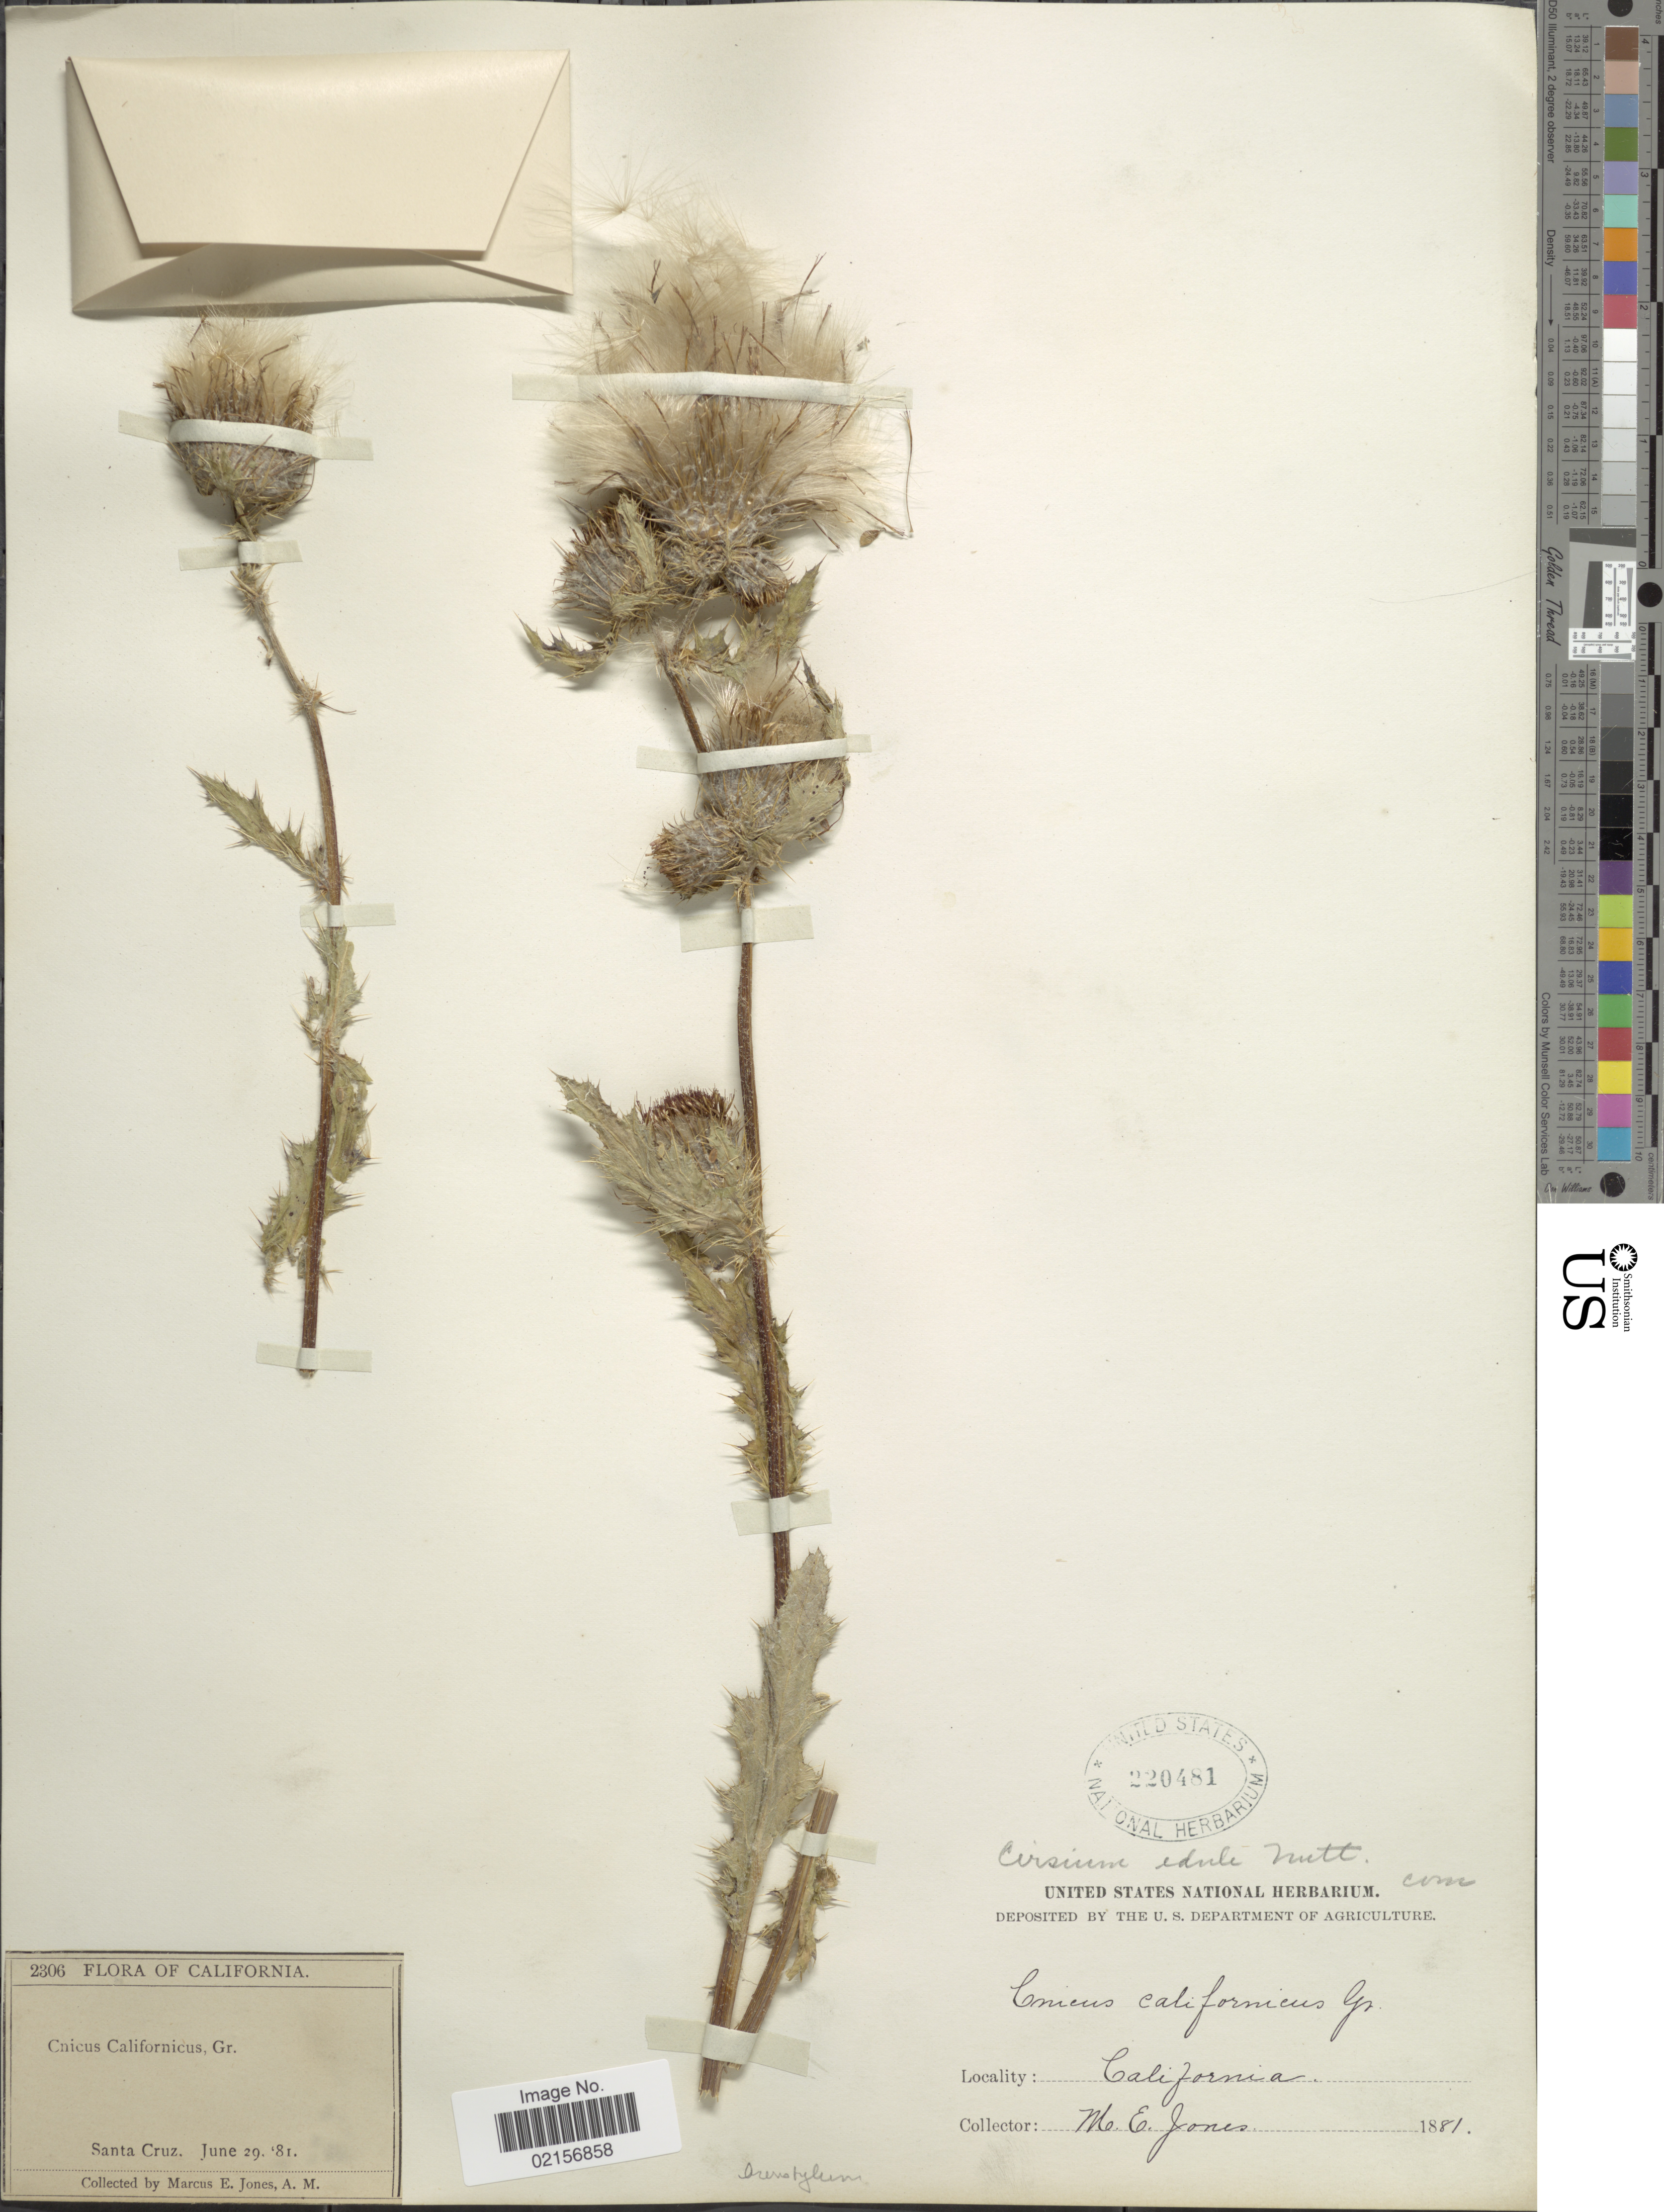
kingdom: Plantae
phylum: Tracheophyta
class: Magnoliopsida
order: Asterales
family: Asteraceae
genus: Cirsium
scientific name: Cirsium edule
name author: Nutt.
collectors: M. E. Jones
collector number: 2306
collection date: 1881-06-29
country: United States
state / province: California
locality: Santa Cruz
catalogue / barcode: US 220481